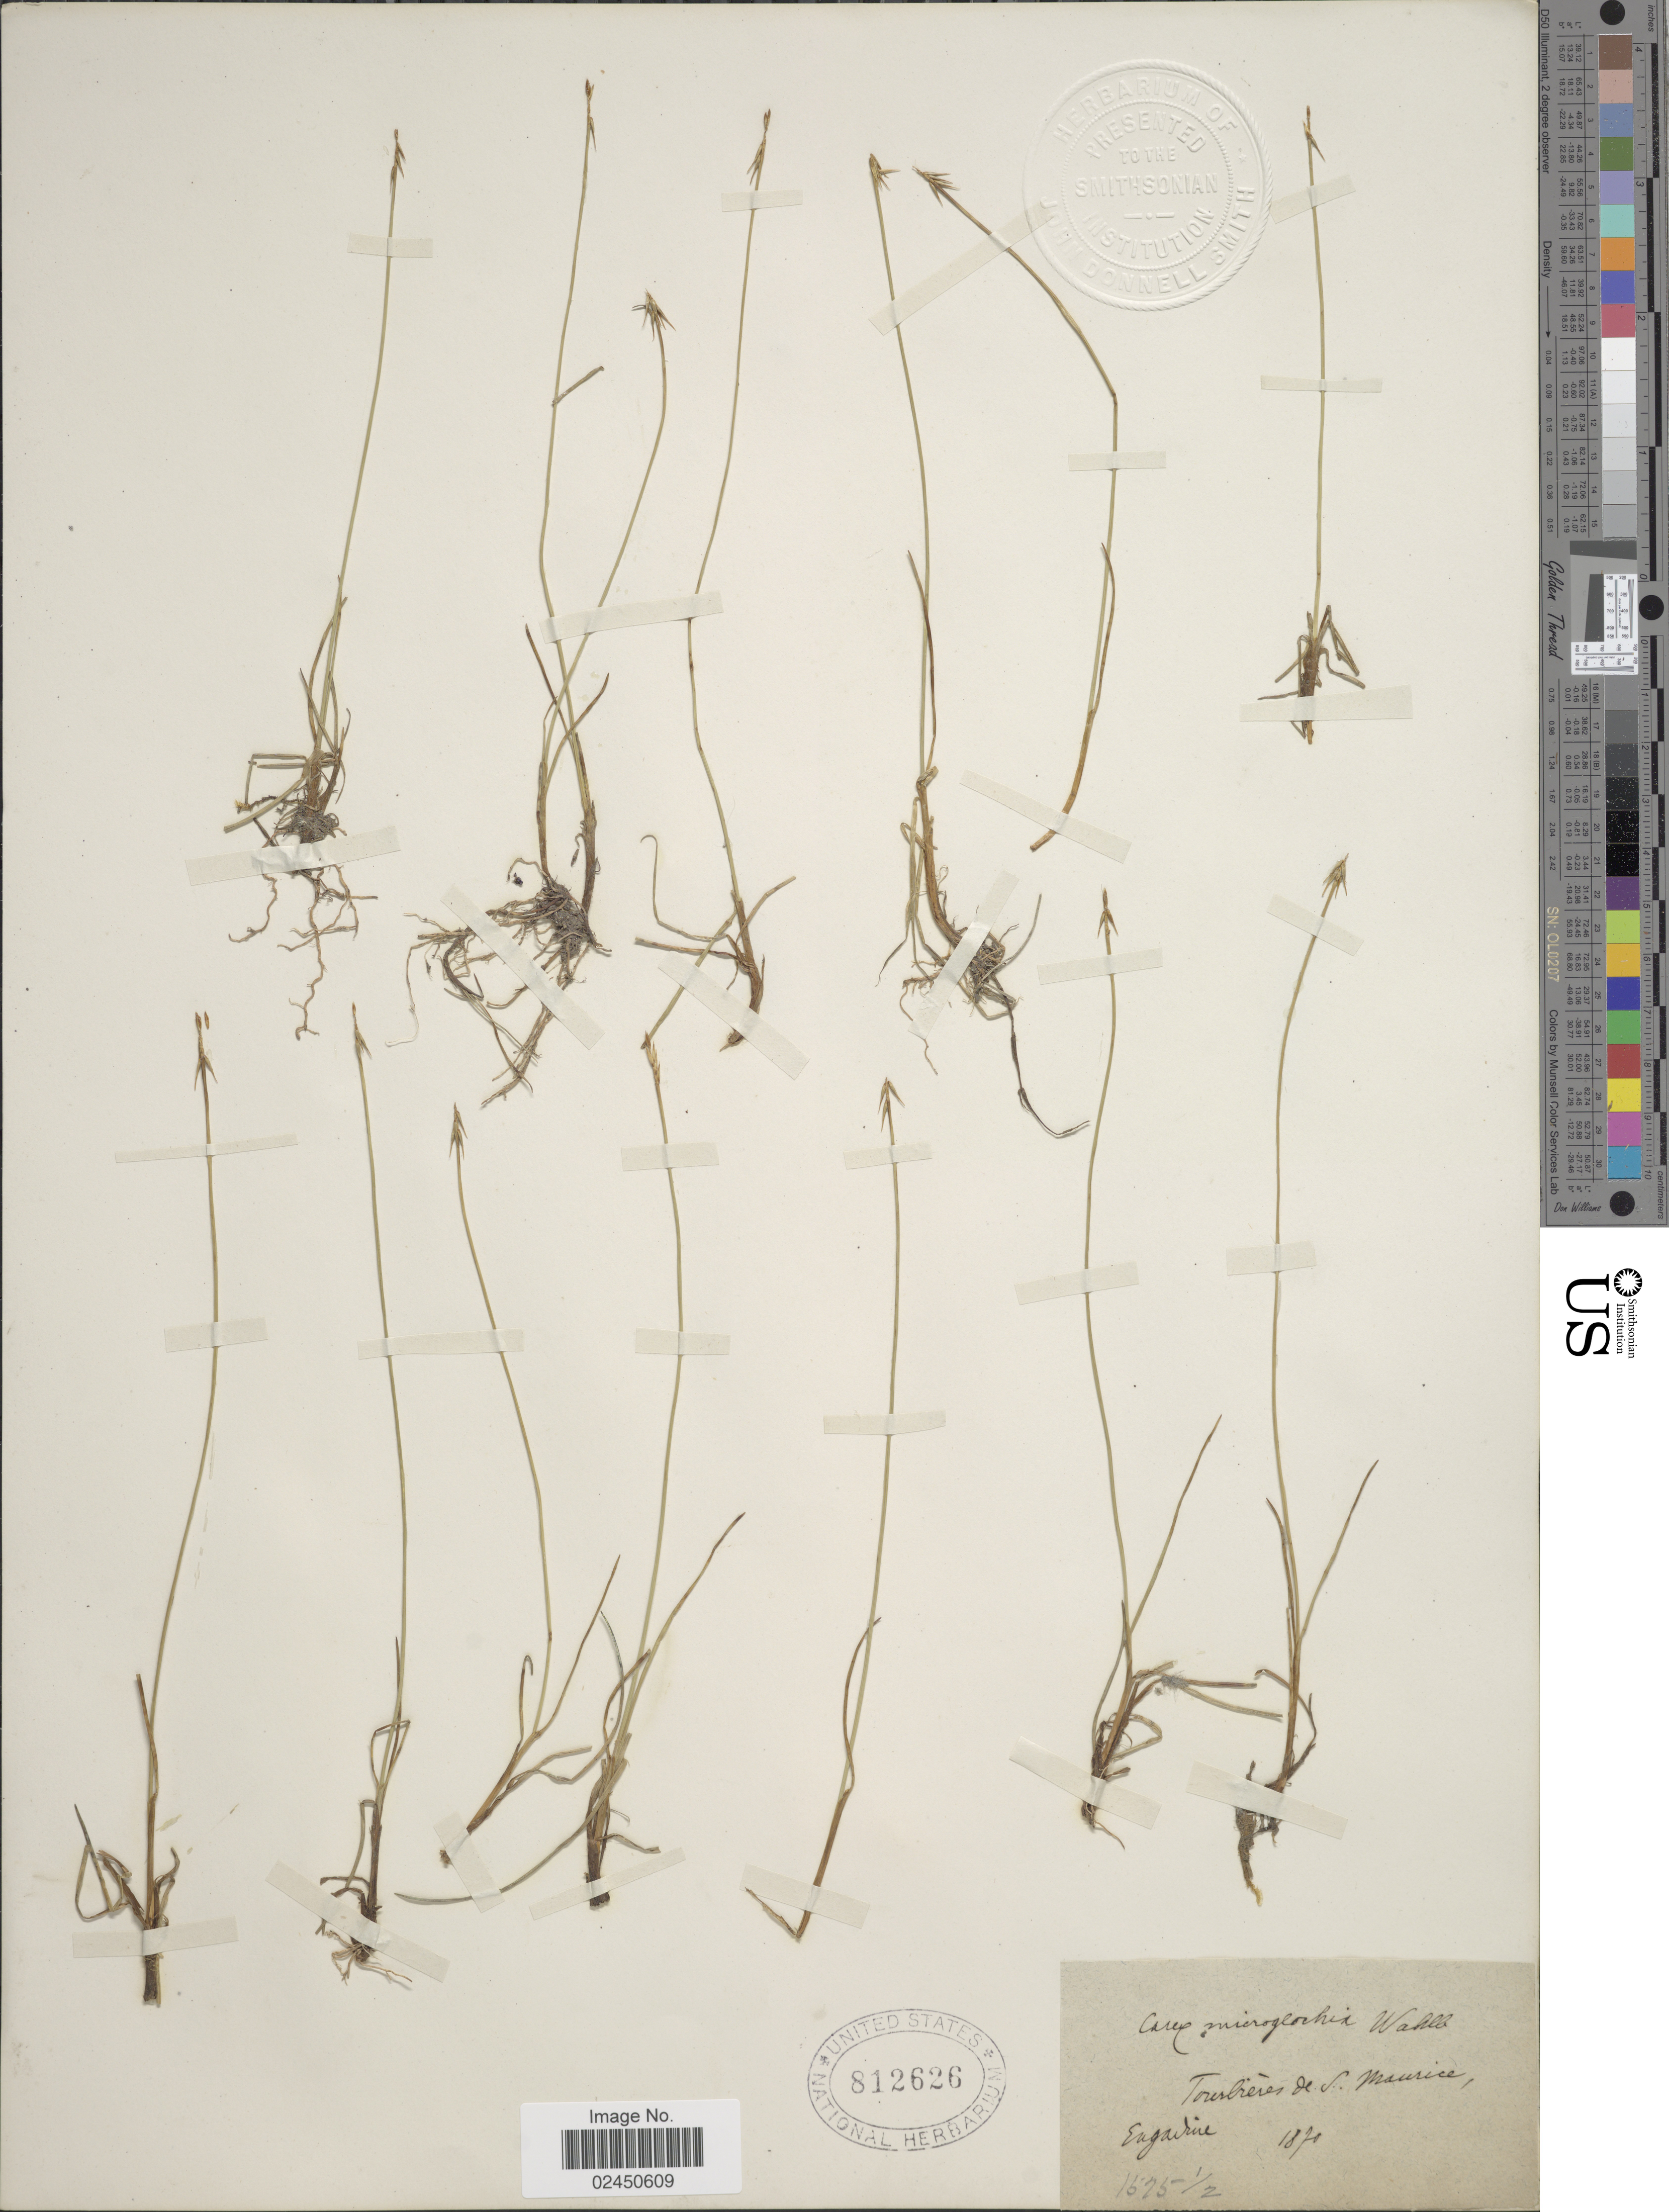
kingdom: Plantae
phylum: Tracheophyta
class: Liliopsida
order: Poales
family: Cyperaceae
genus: Carex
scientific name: Carex microglochin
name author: Wahlenb.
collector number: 1575 1/2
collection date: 1870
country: France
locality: Tourbreres de S. Maurice, Engadine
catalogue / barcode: US 812626